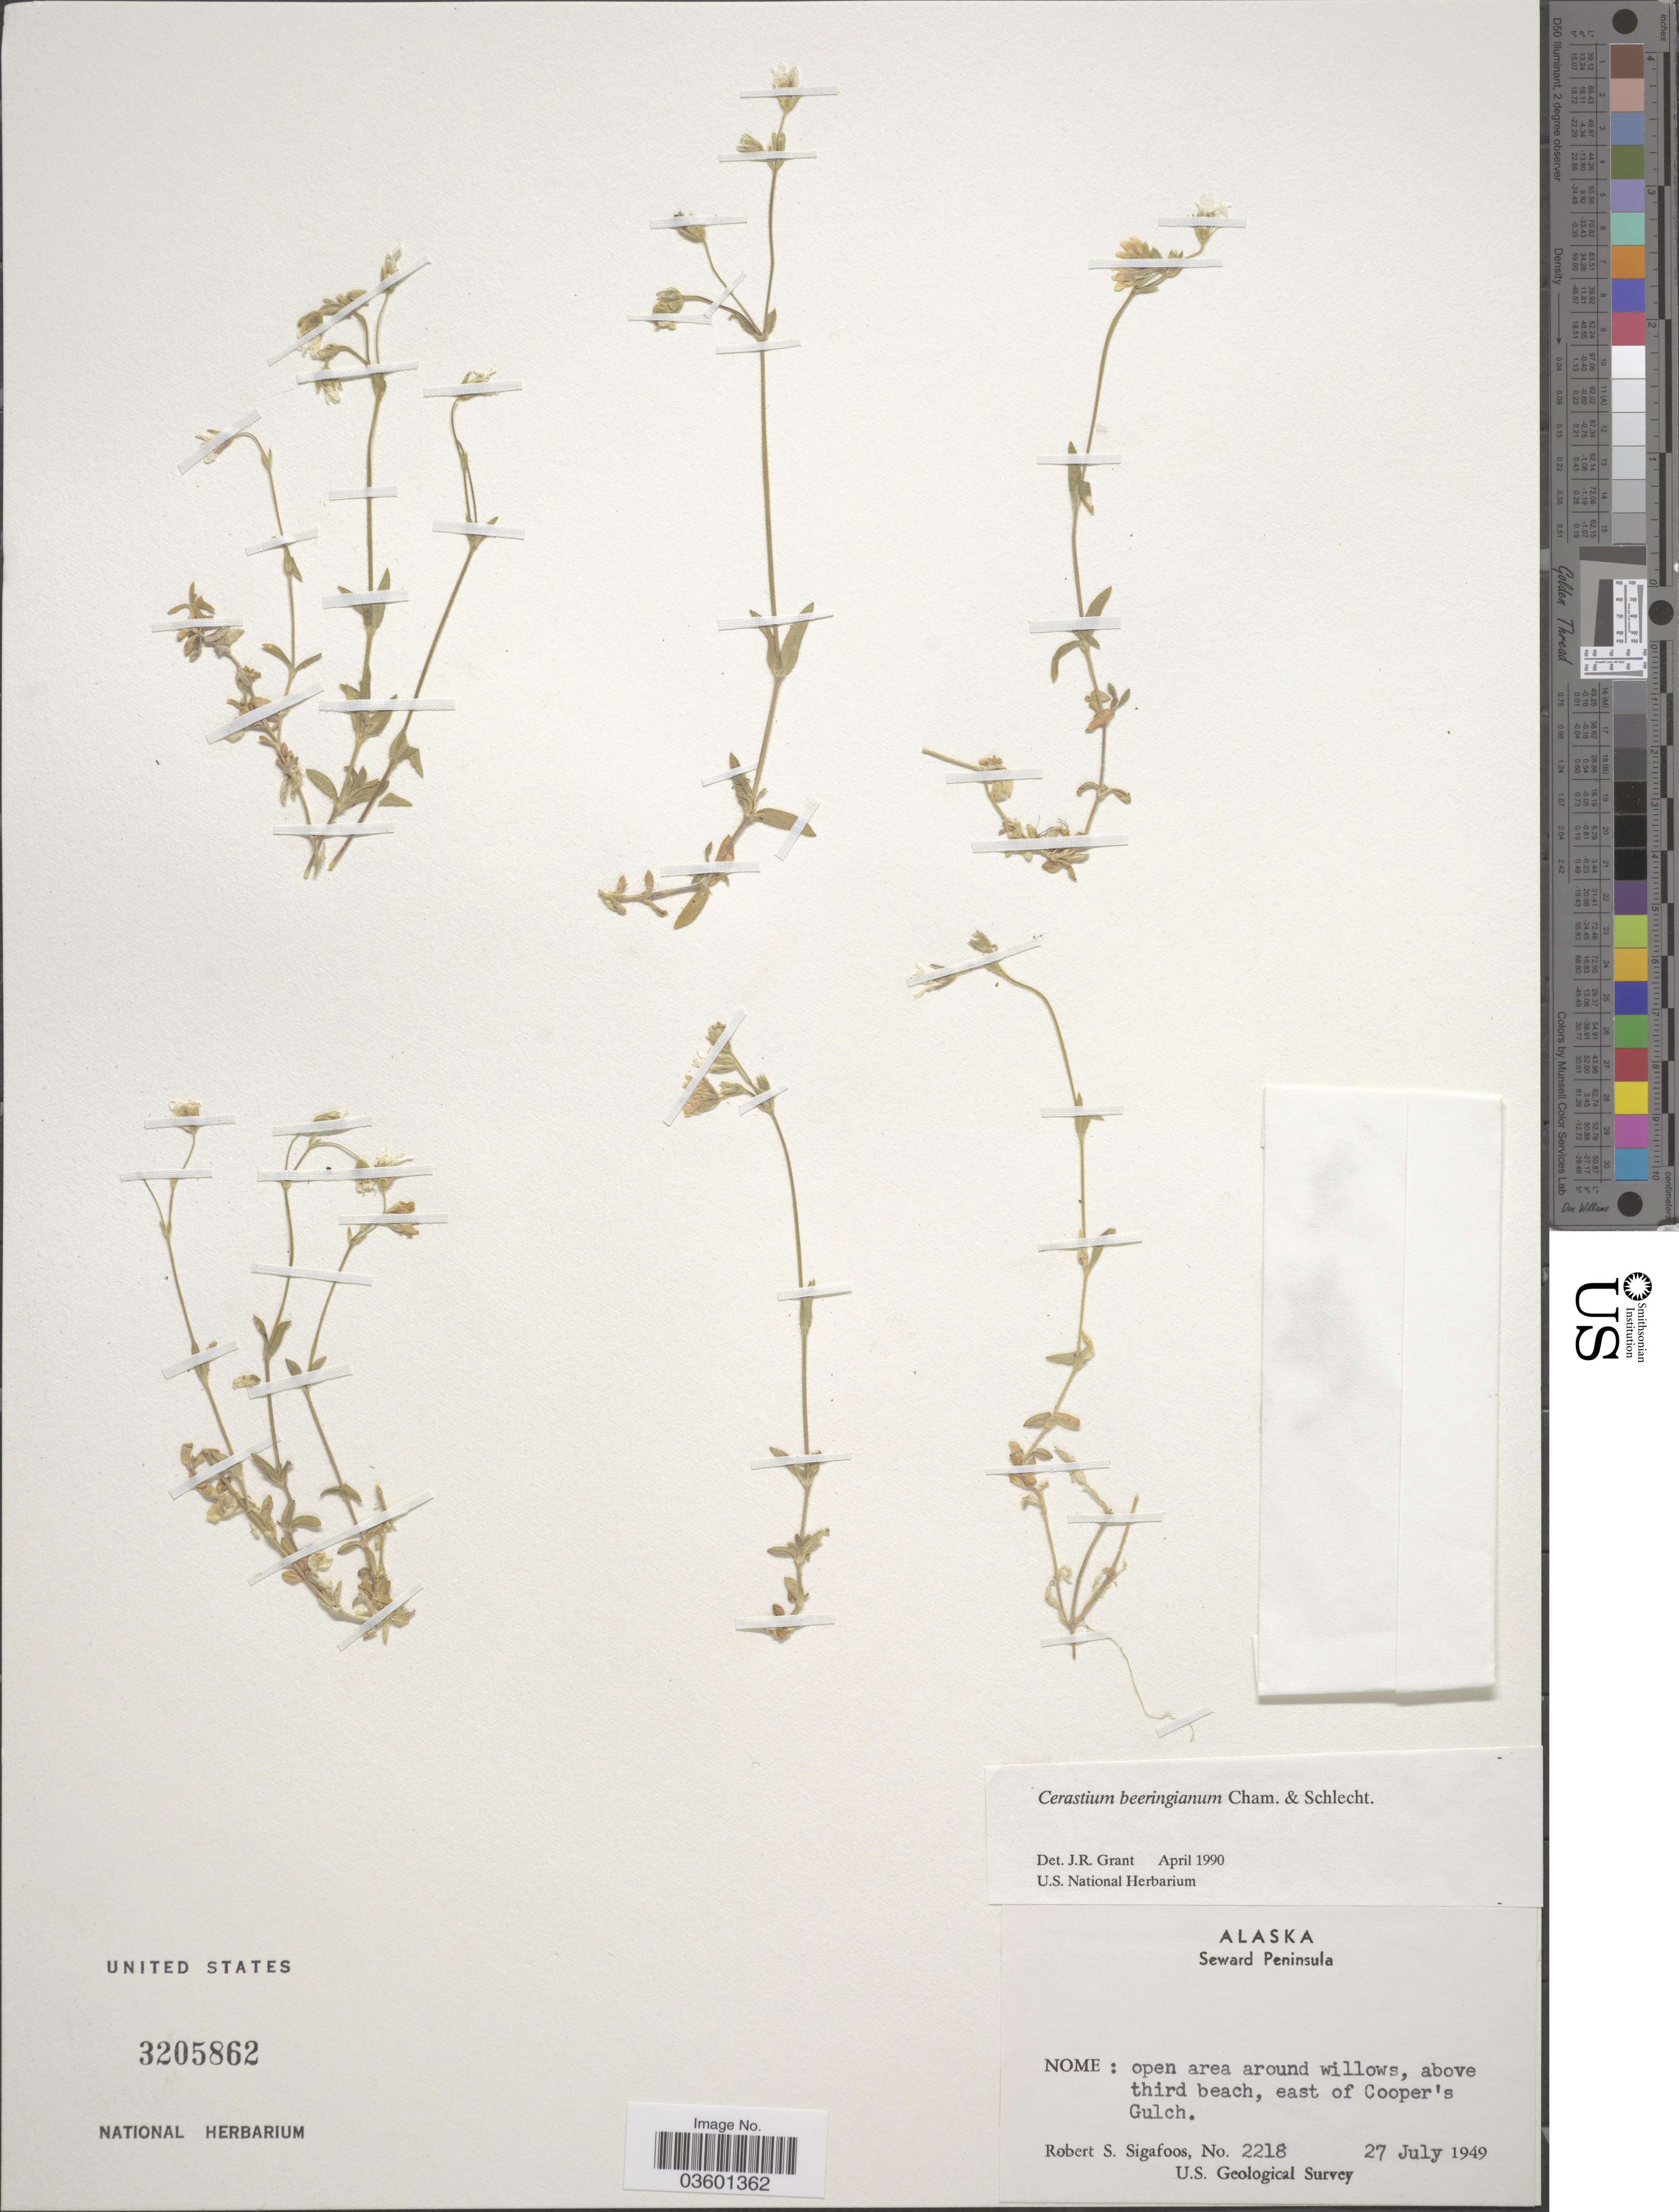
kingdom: Plantae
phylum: Tracheophyta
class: Magnoliopsida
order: Caryophyllales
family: Caryophyllaceae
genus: Cerastium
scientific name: Cerastium beeringianum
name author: Cham. & Schltdl.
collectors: R. Sigafoos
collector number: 2218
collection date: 1949-07-27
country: United States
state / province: Alaska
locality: Seward Peninsula. Nome: open area around willows, above third beach, east of Cooper's Gulch.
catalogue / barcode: US 3205862